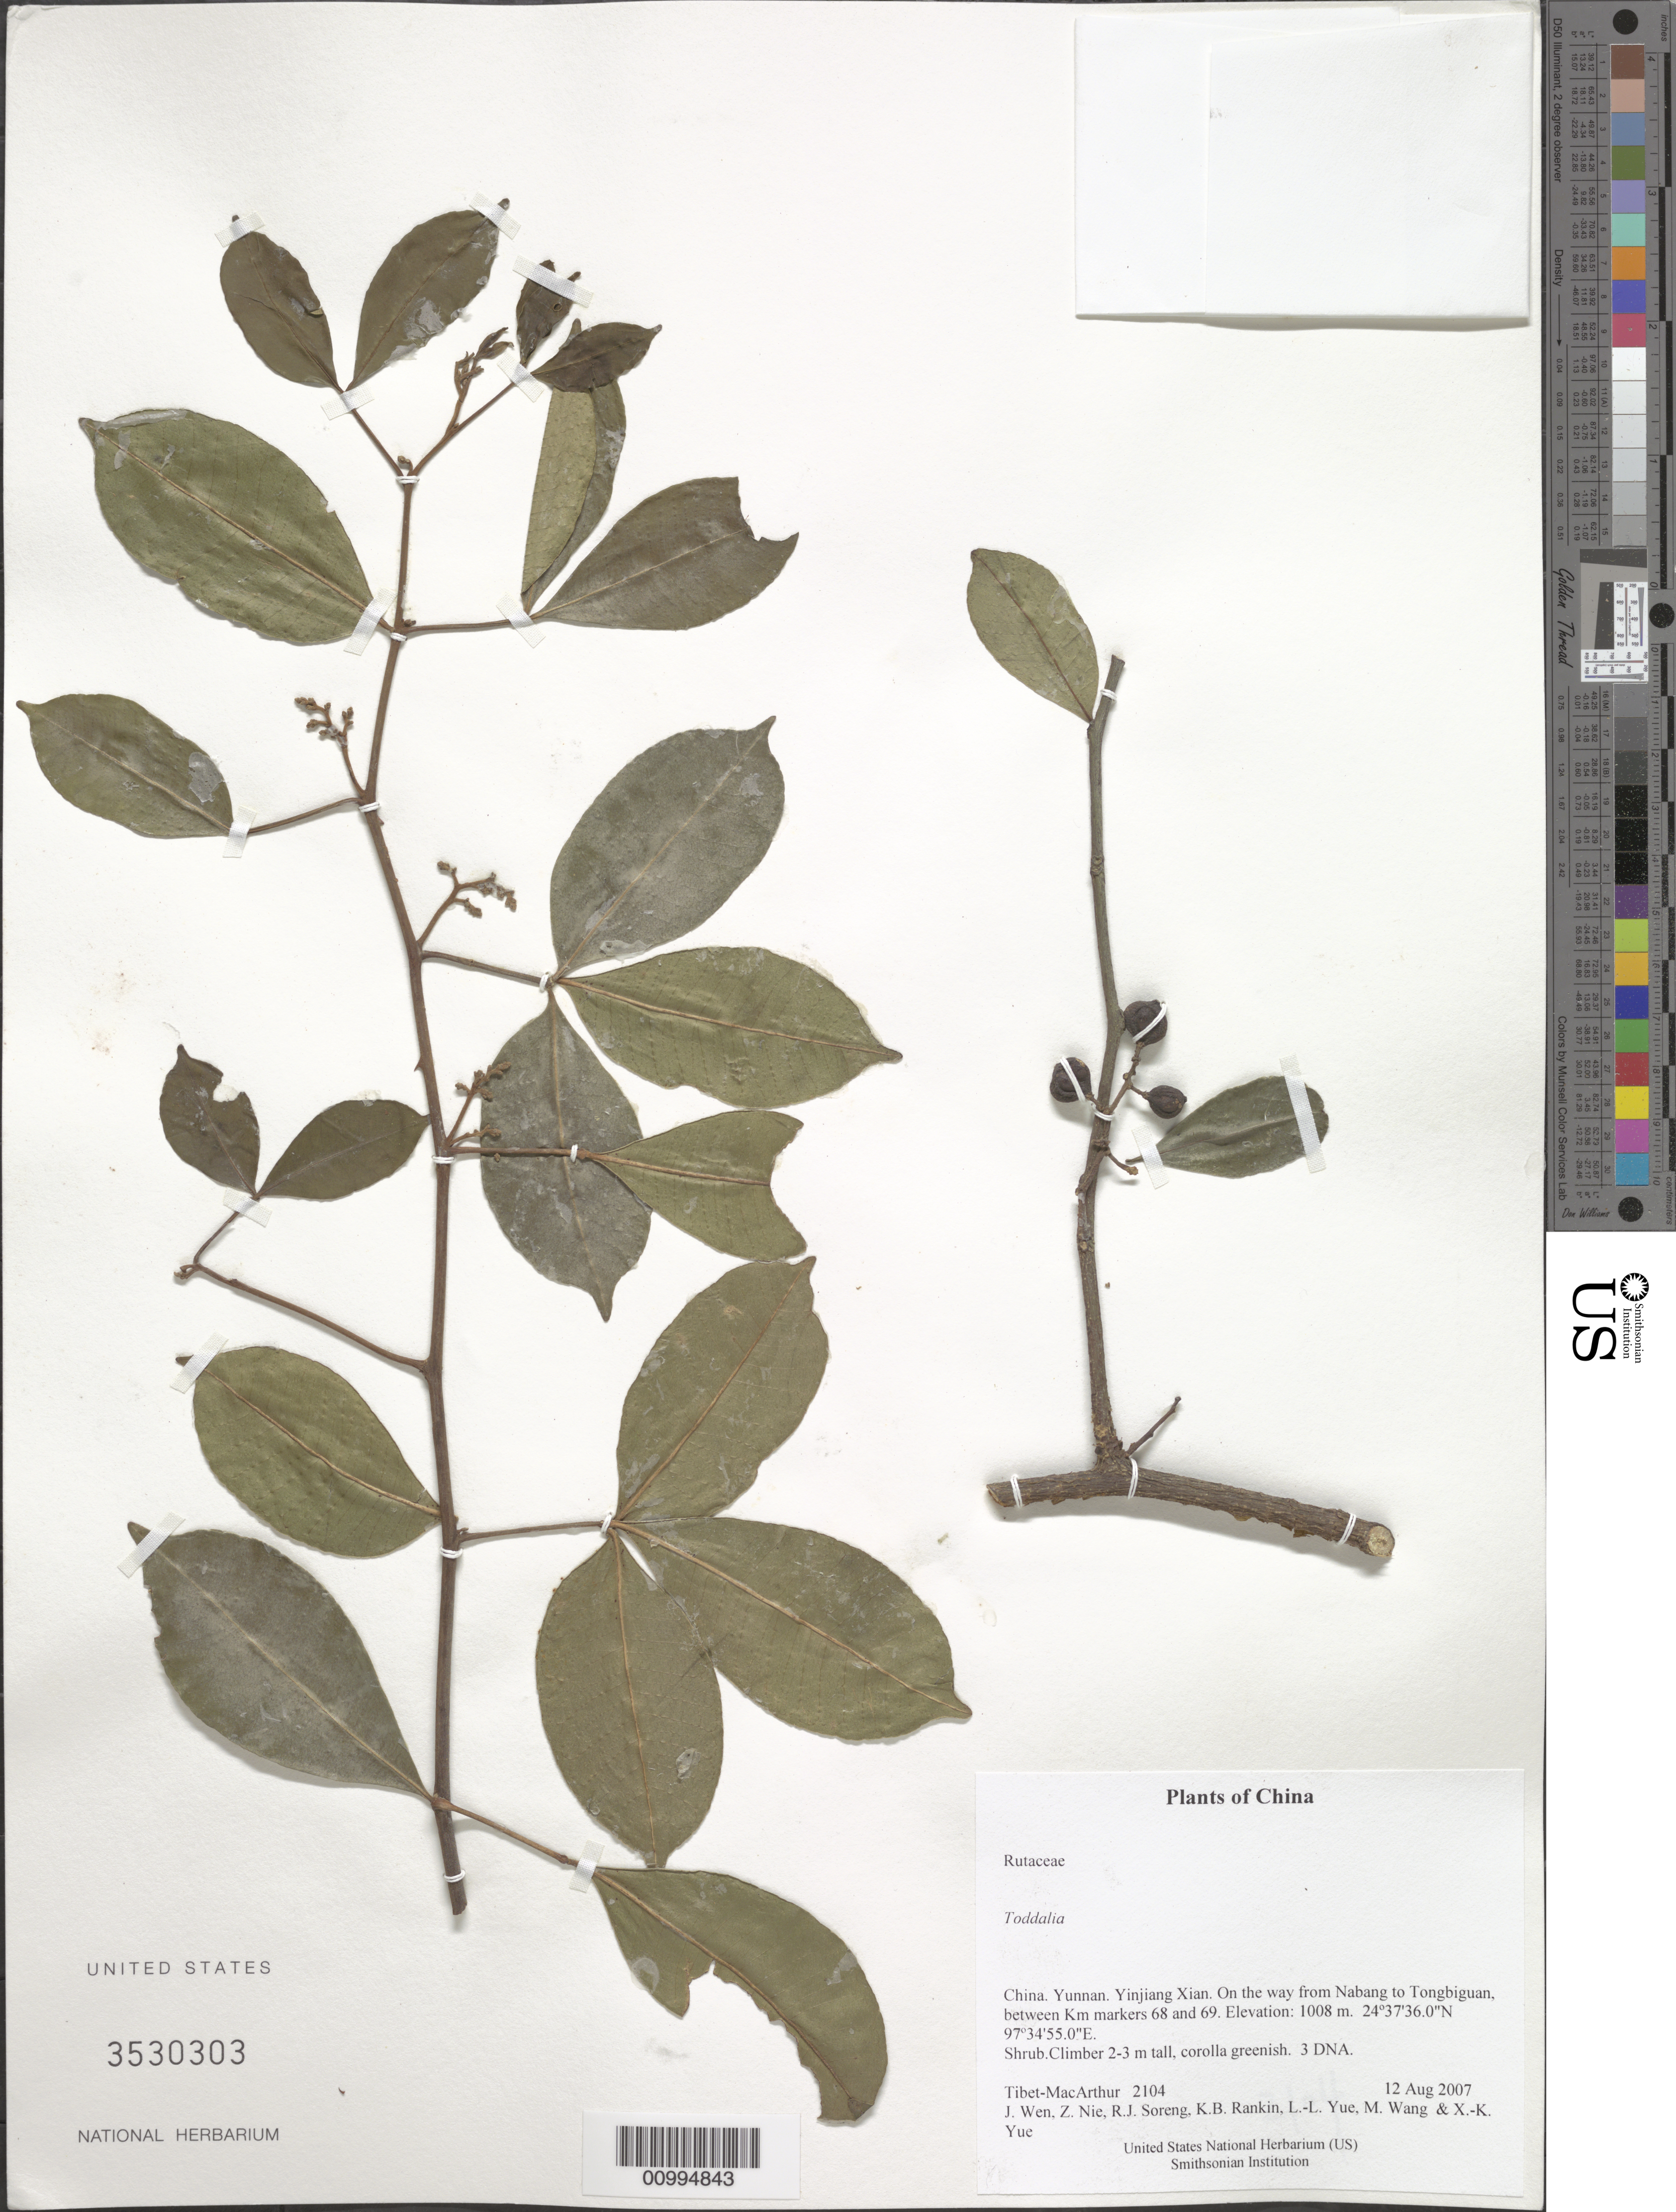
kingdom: Plantae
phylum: Tracheophyta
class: Magnoliopsida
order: Sapindales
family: Rutaceae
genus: Zanthoxylum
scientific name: Zanthoxylum sp.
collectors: Tibet-MacArthur, J. Wen, Z. Nie, R. J. Soreng, K. Rankin, L. Yue, M. Wang & X. Yue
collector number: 2104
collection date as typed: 12 Aug 2007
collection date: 2007-08-12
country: China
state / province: Yunnan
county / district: Yinjiang Xian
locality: On the way from Nabang to Tongbiguan, between Km markers 68 and 69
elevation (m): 1008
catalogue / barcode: US 3530303